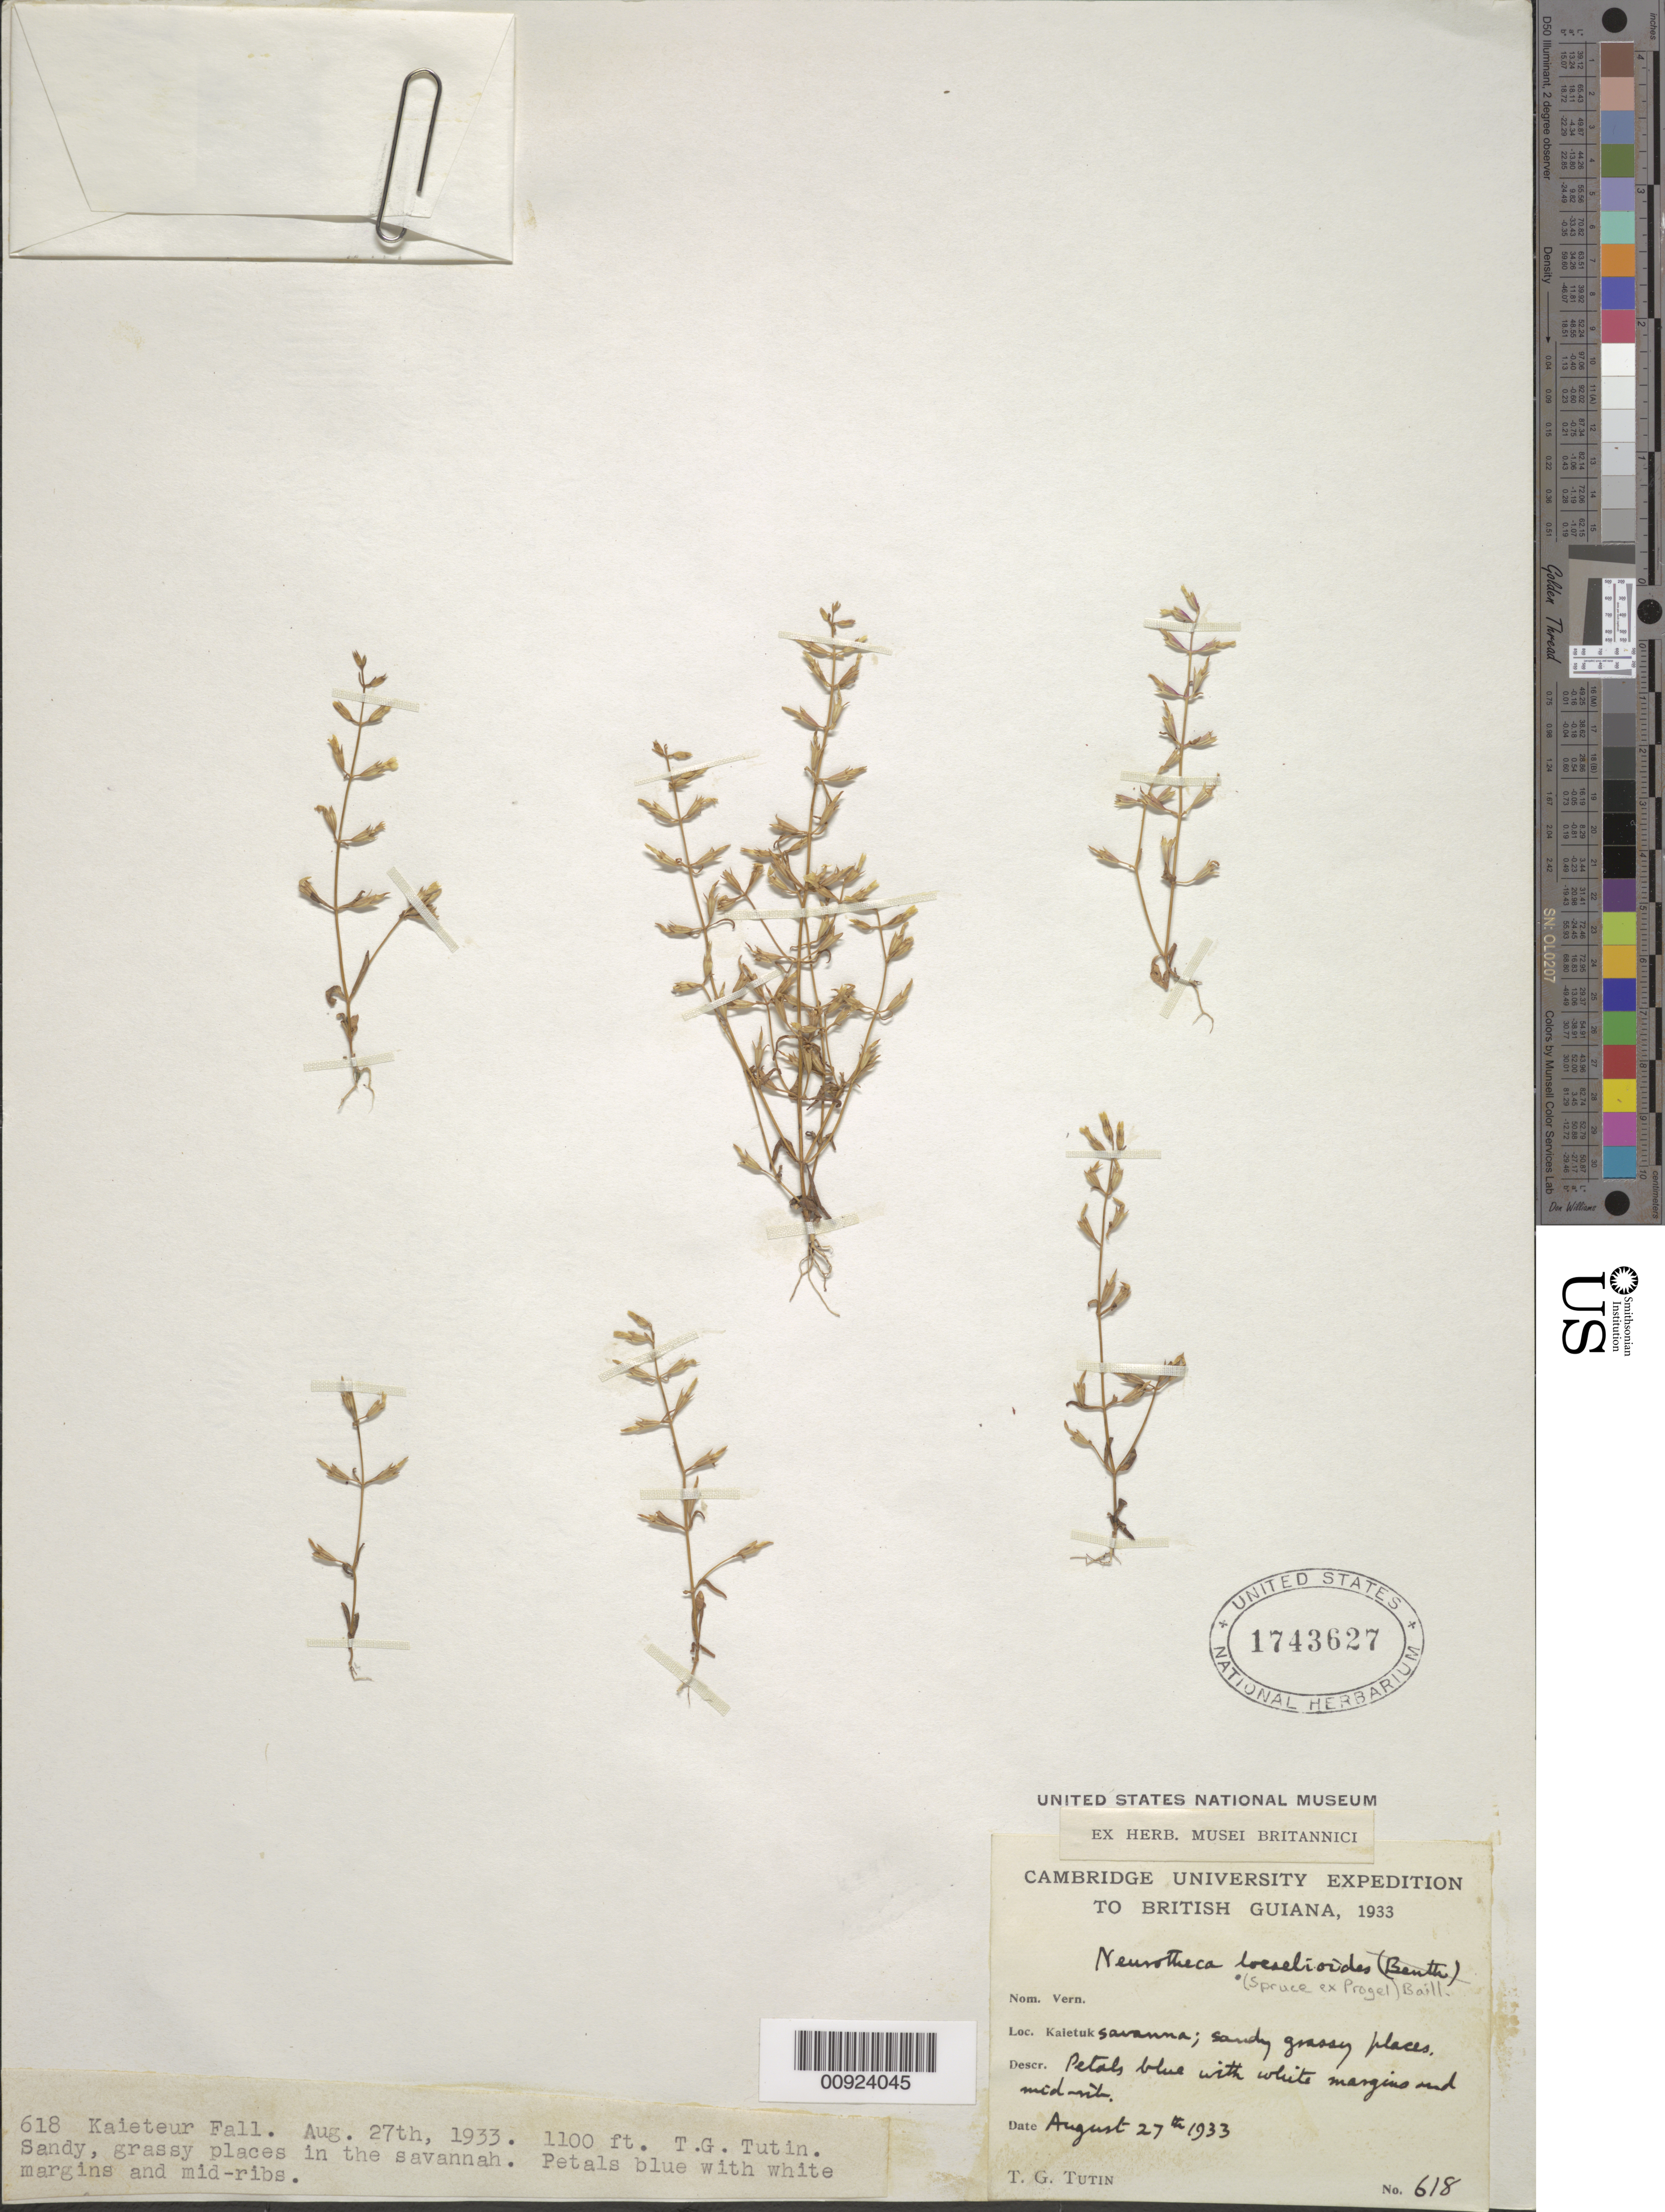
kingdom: Plantae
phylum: Tracheophyta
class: Magnoliopsida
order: Gentianales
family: Gentianaceae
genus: Neurotheca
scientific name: Neurotheca loeselioides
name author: (Spruce ex Progel) Baill.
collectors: T. G. Tutin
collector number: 618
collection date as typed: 27-Aug-33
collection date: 1933-08-27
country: Guyana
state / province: Potaro-Siparuni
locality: Kaieteur Fall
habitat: Sandy, grassy places in savanna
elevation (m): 335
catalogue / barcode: US 1743627